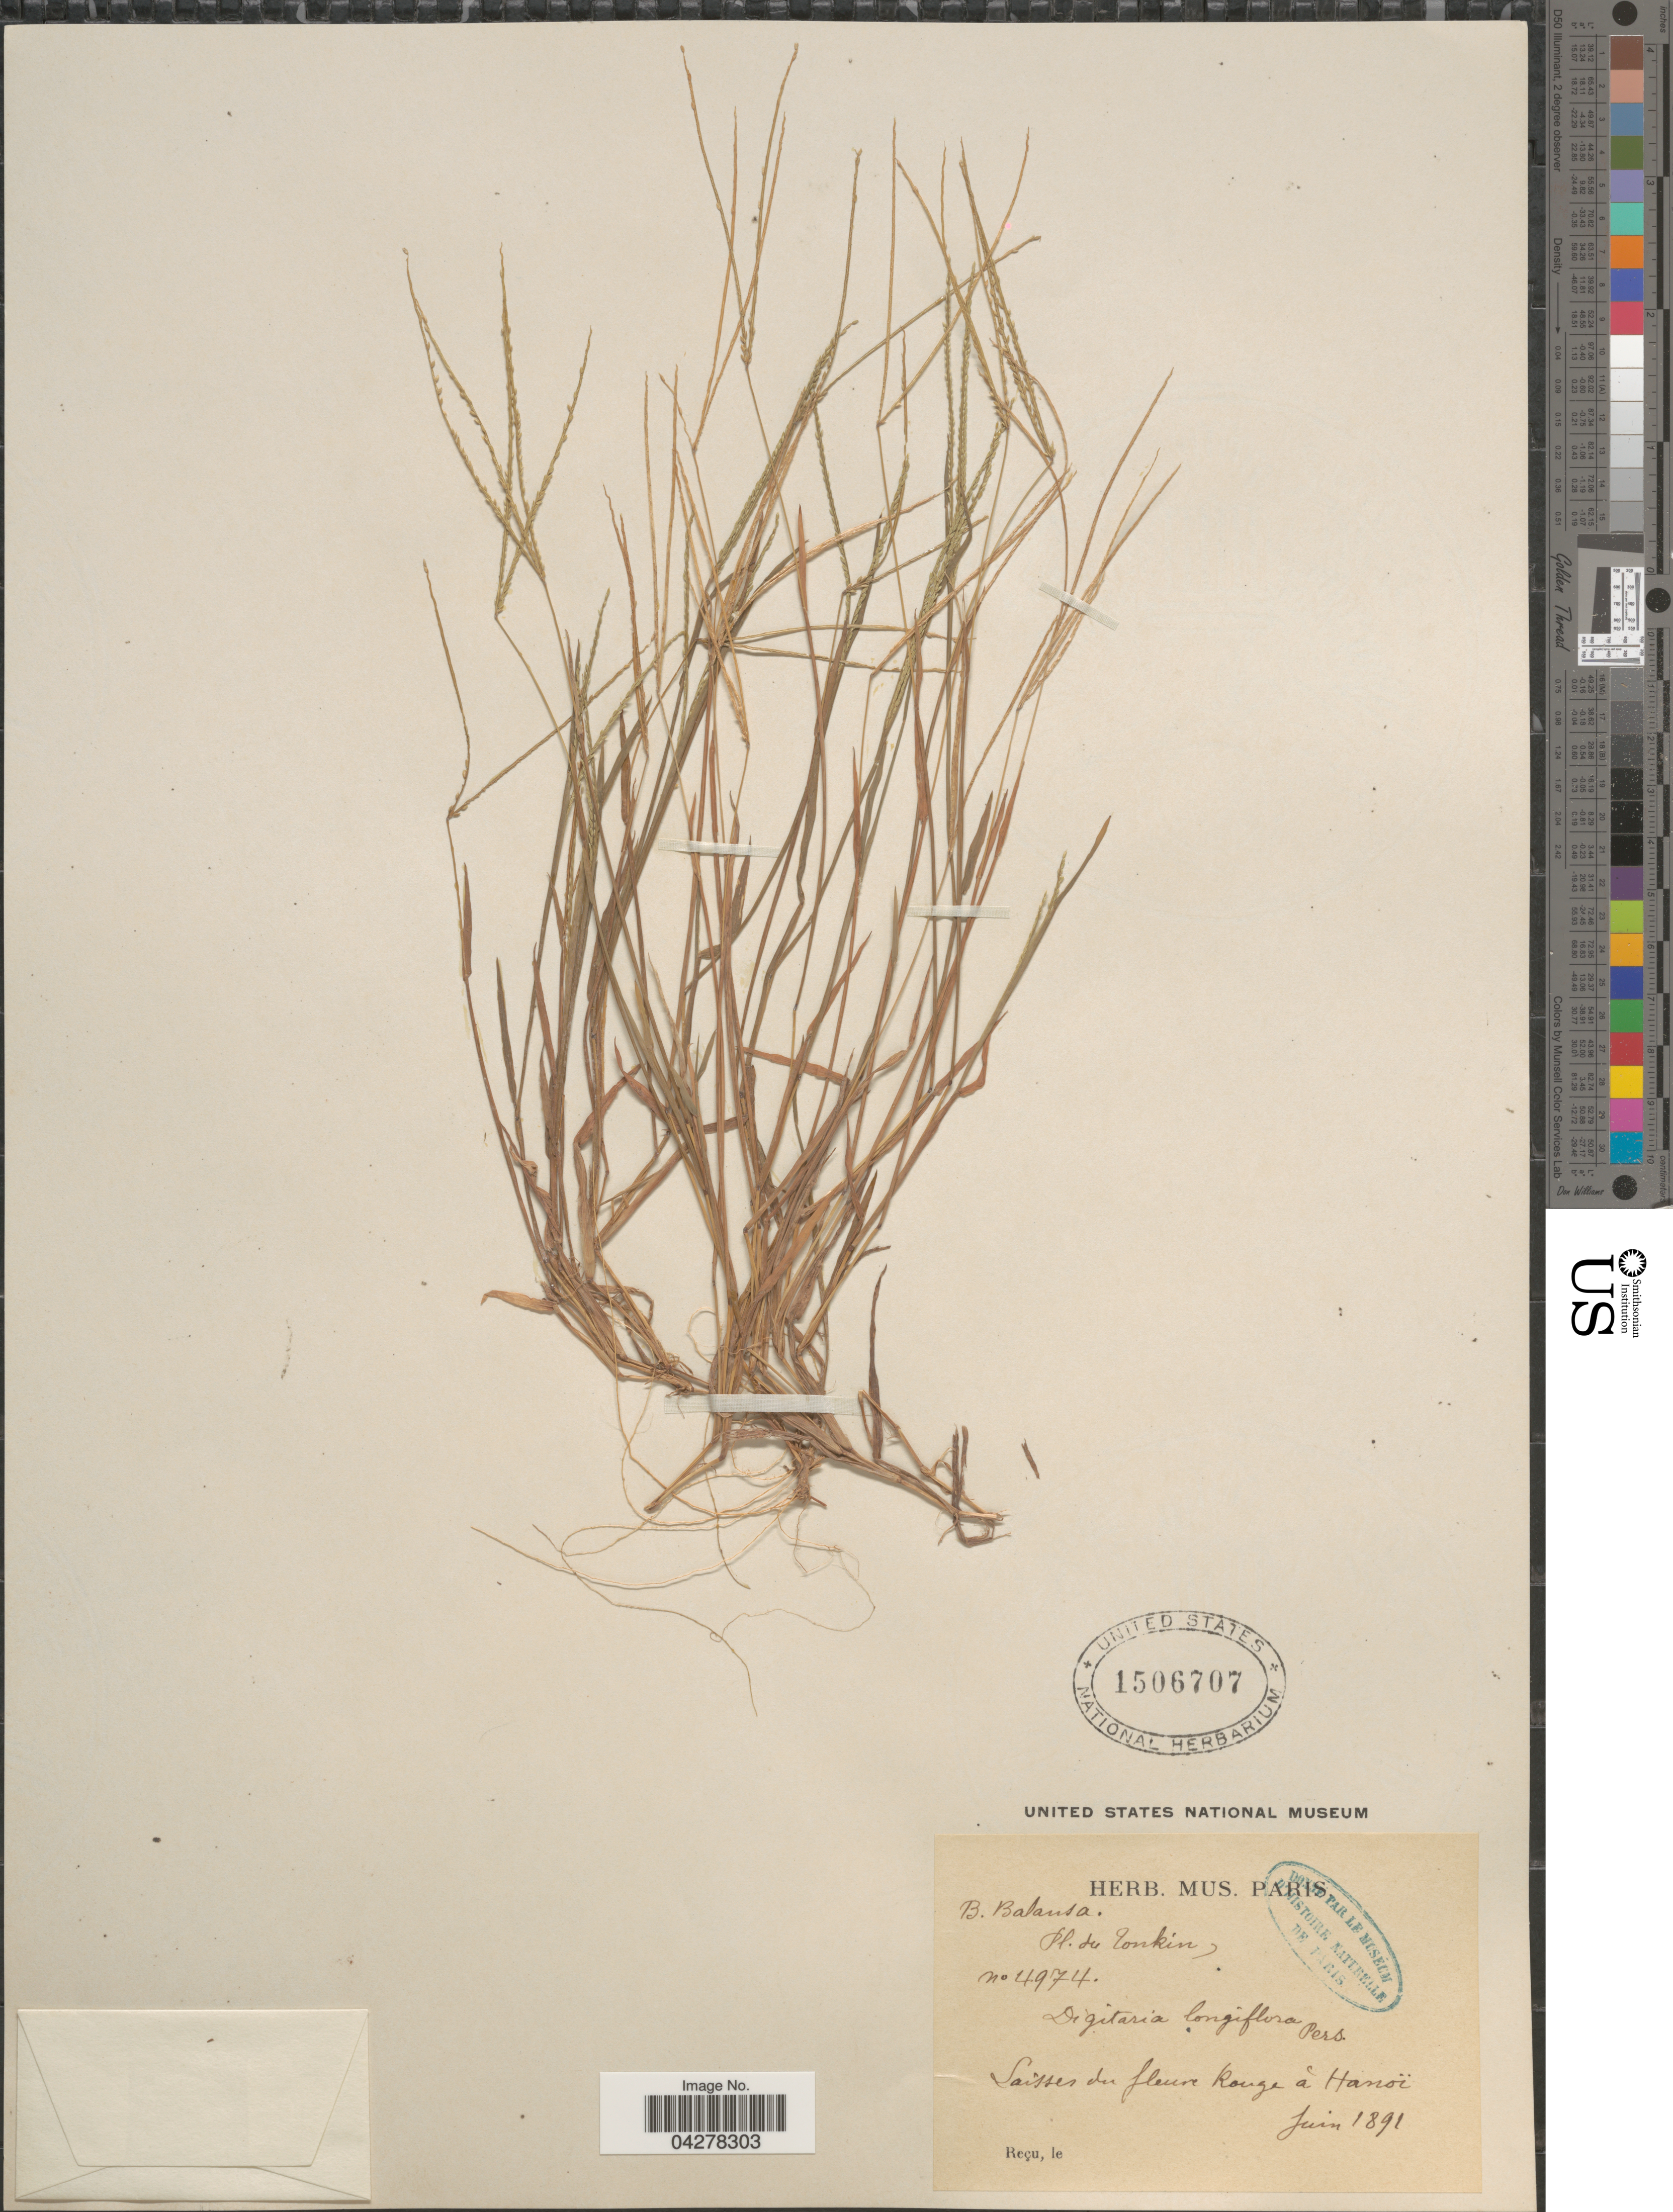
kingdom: Plantae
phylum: Tracheophyta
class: Liliopsida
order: Poales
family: Poaceae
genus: Digitaria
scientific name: Digitaria longiflora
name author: (Retz.) Pers.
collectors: B. Balansa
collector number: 4974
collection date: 1891-06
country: Vietnam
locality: Tonkin.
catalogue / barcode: US 1506707